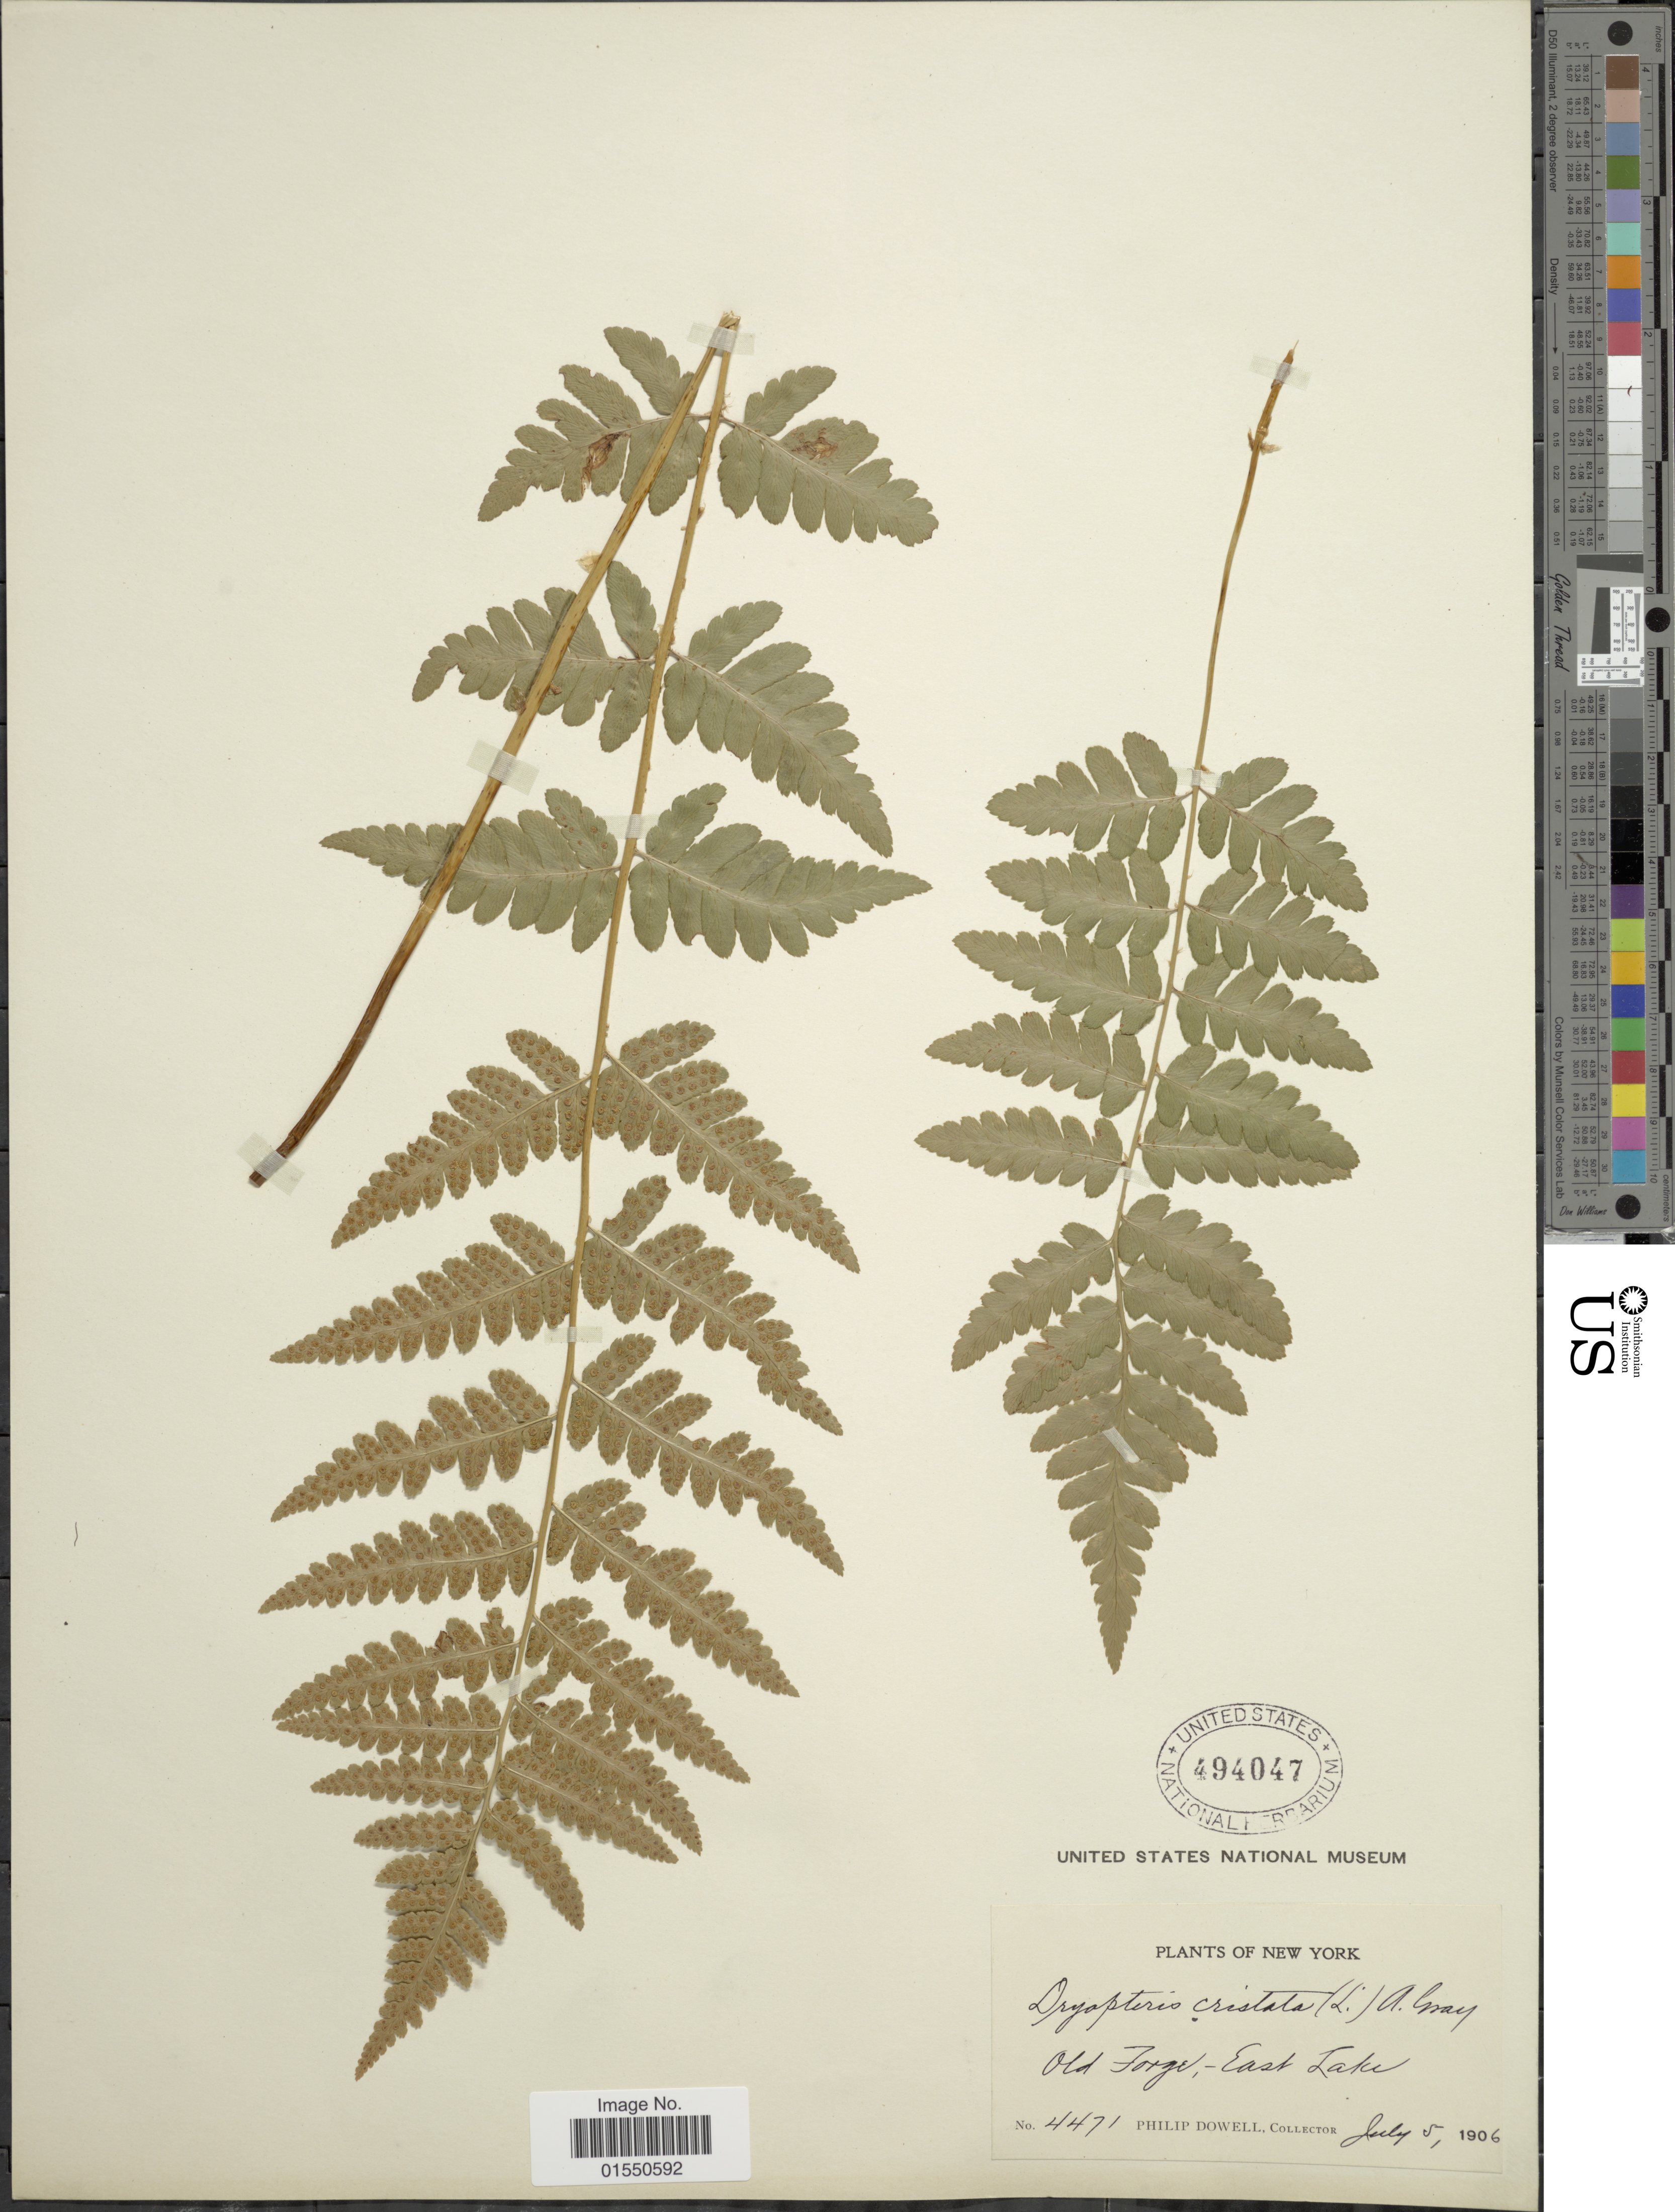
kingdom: Plantae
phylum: Tracheophyta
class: Polypodiopsida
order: Polypodiales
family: Dryopteridaceae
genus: Dryopteris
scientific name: Dryopteris cristata var. spinulosa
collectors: P. Dowell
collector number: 4471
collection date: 1906-07-05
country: United States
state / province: New York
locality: Old Forge - East Lake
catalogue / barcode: US 494047